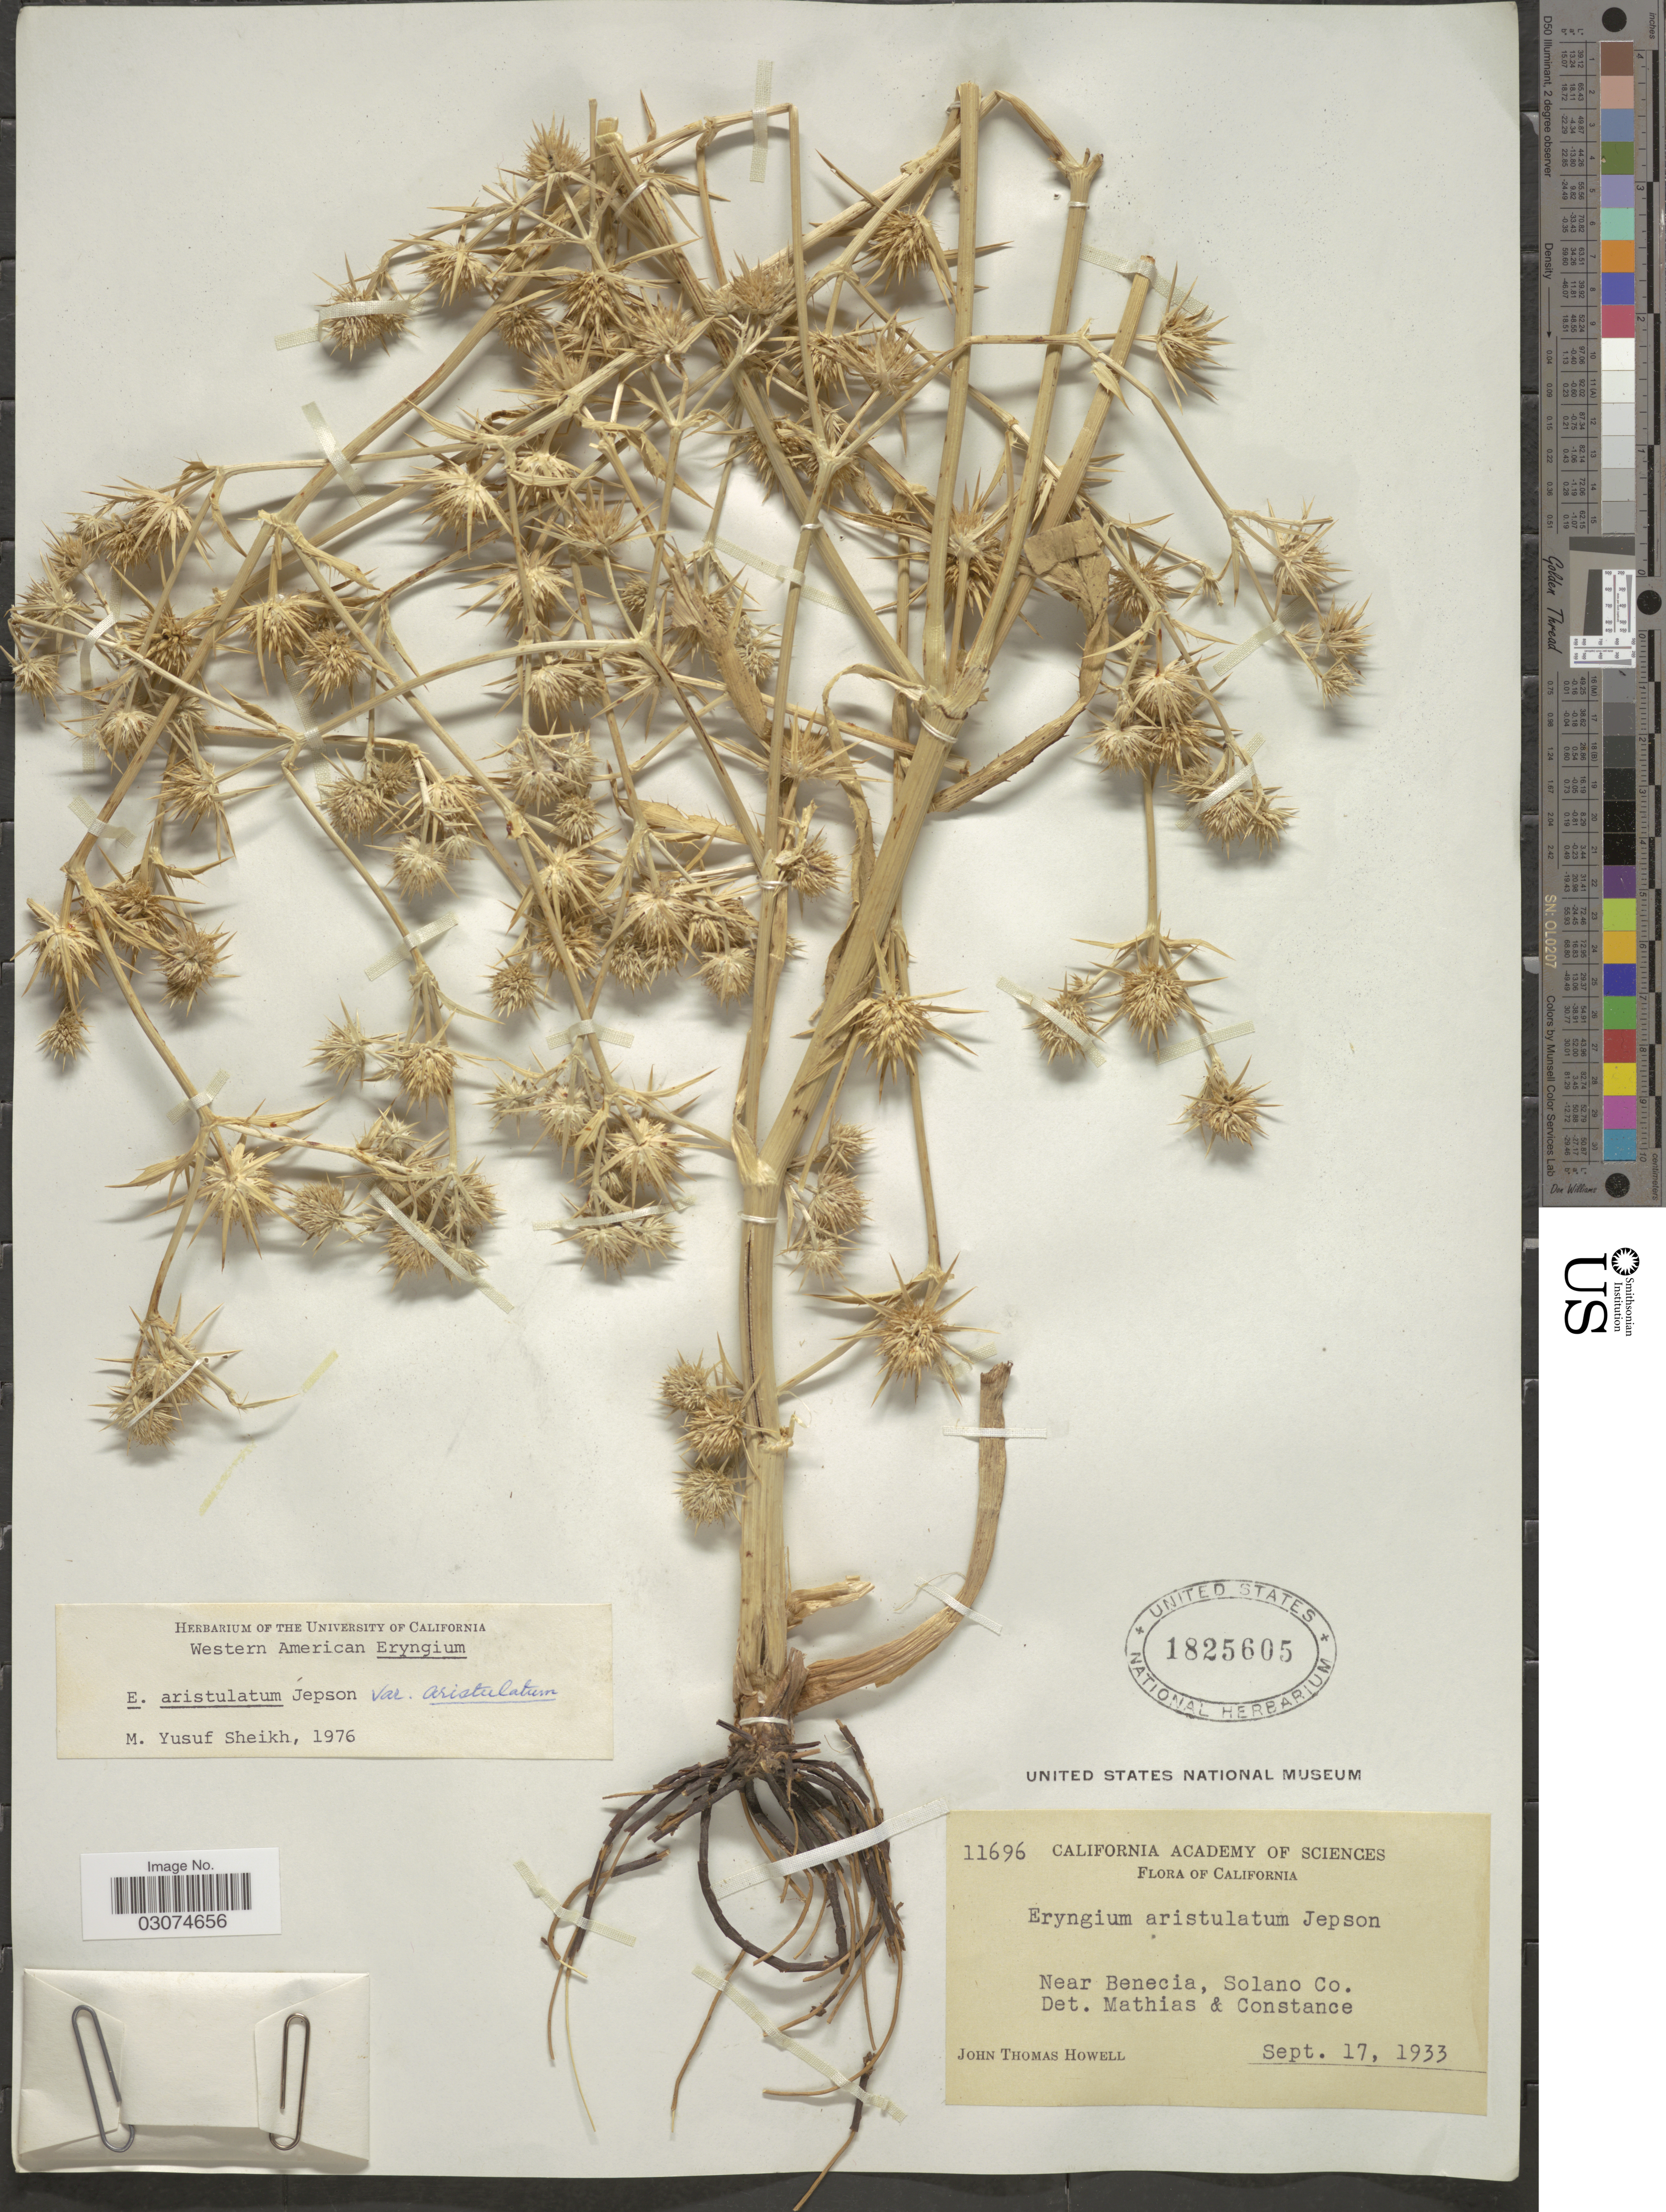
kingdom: Plantae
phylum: Tracheophyta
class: Magnoliopsida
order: Apiales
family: Apiaceae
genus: Eryngium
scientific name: Eryngium aristulatum var. aristulatum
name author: Jeps.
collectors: J. T. Howell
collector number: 11696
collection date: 1933-09-17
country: United States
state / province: California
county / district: Solano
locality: Near Benecia, Solano Co.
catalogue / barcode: US 1825605